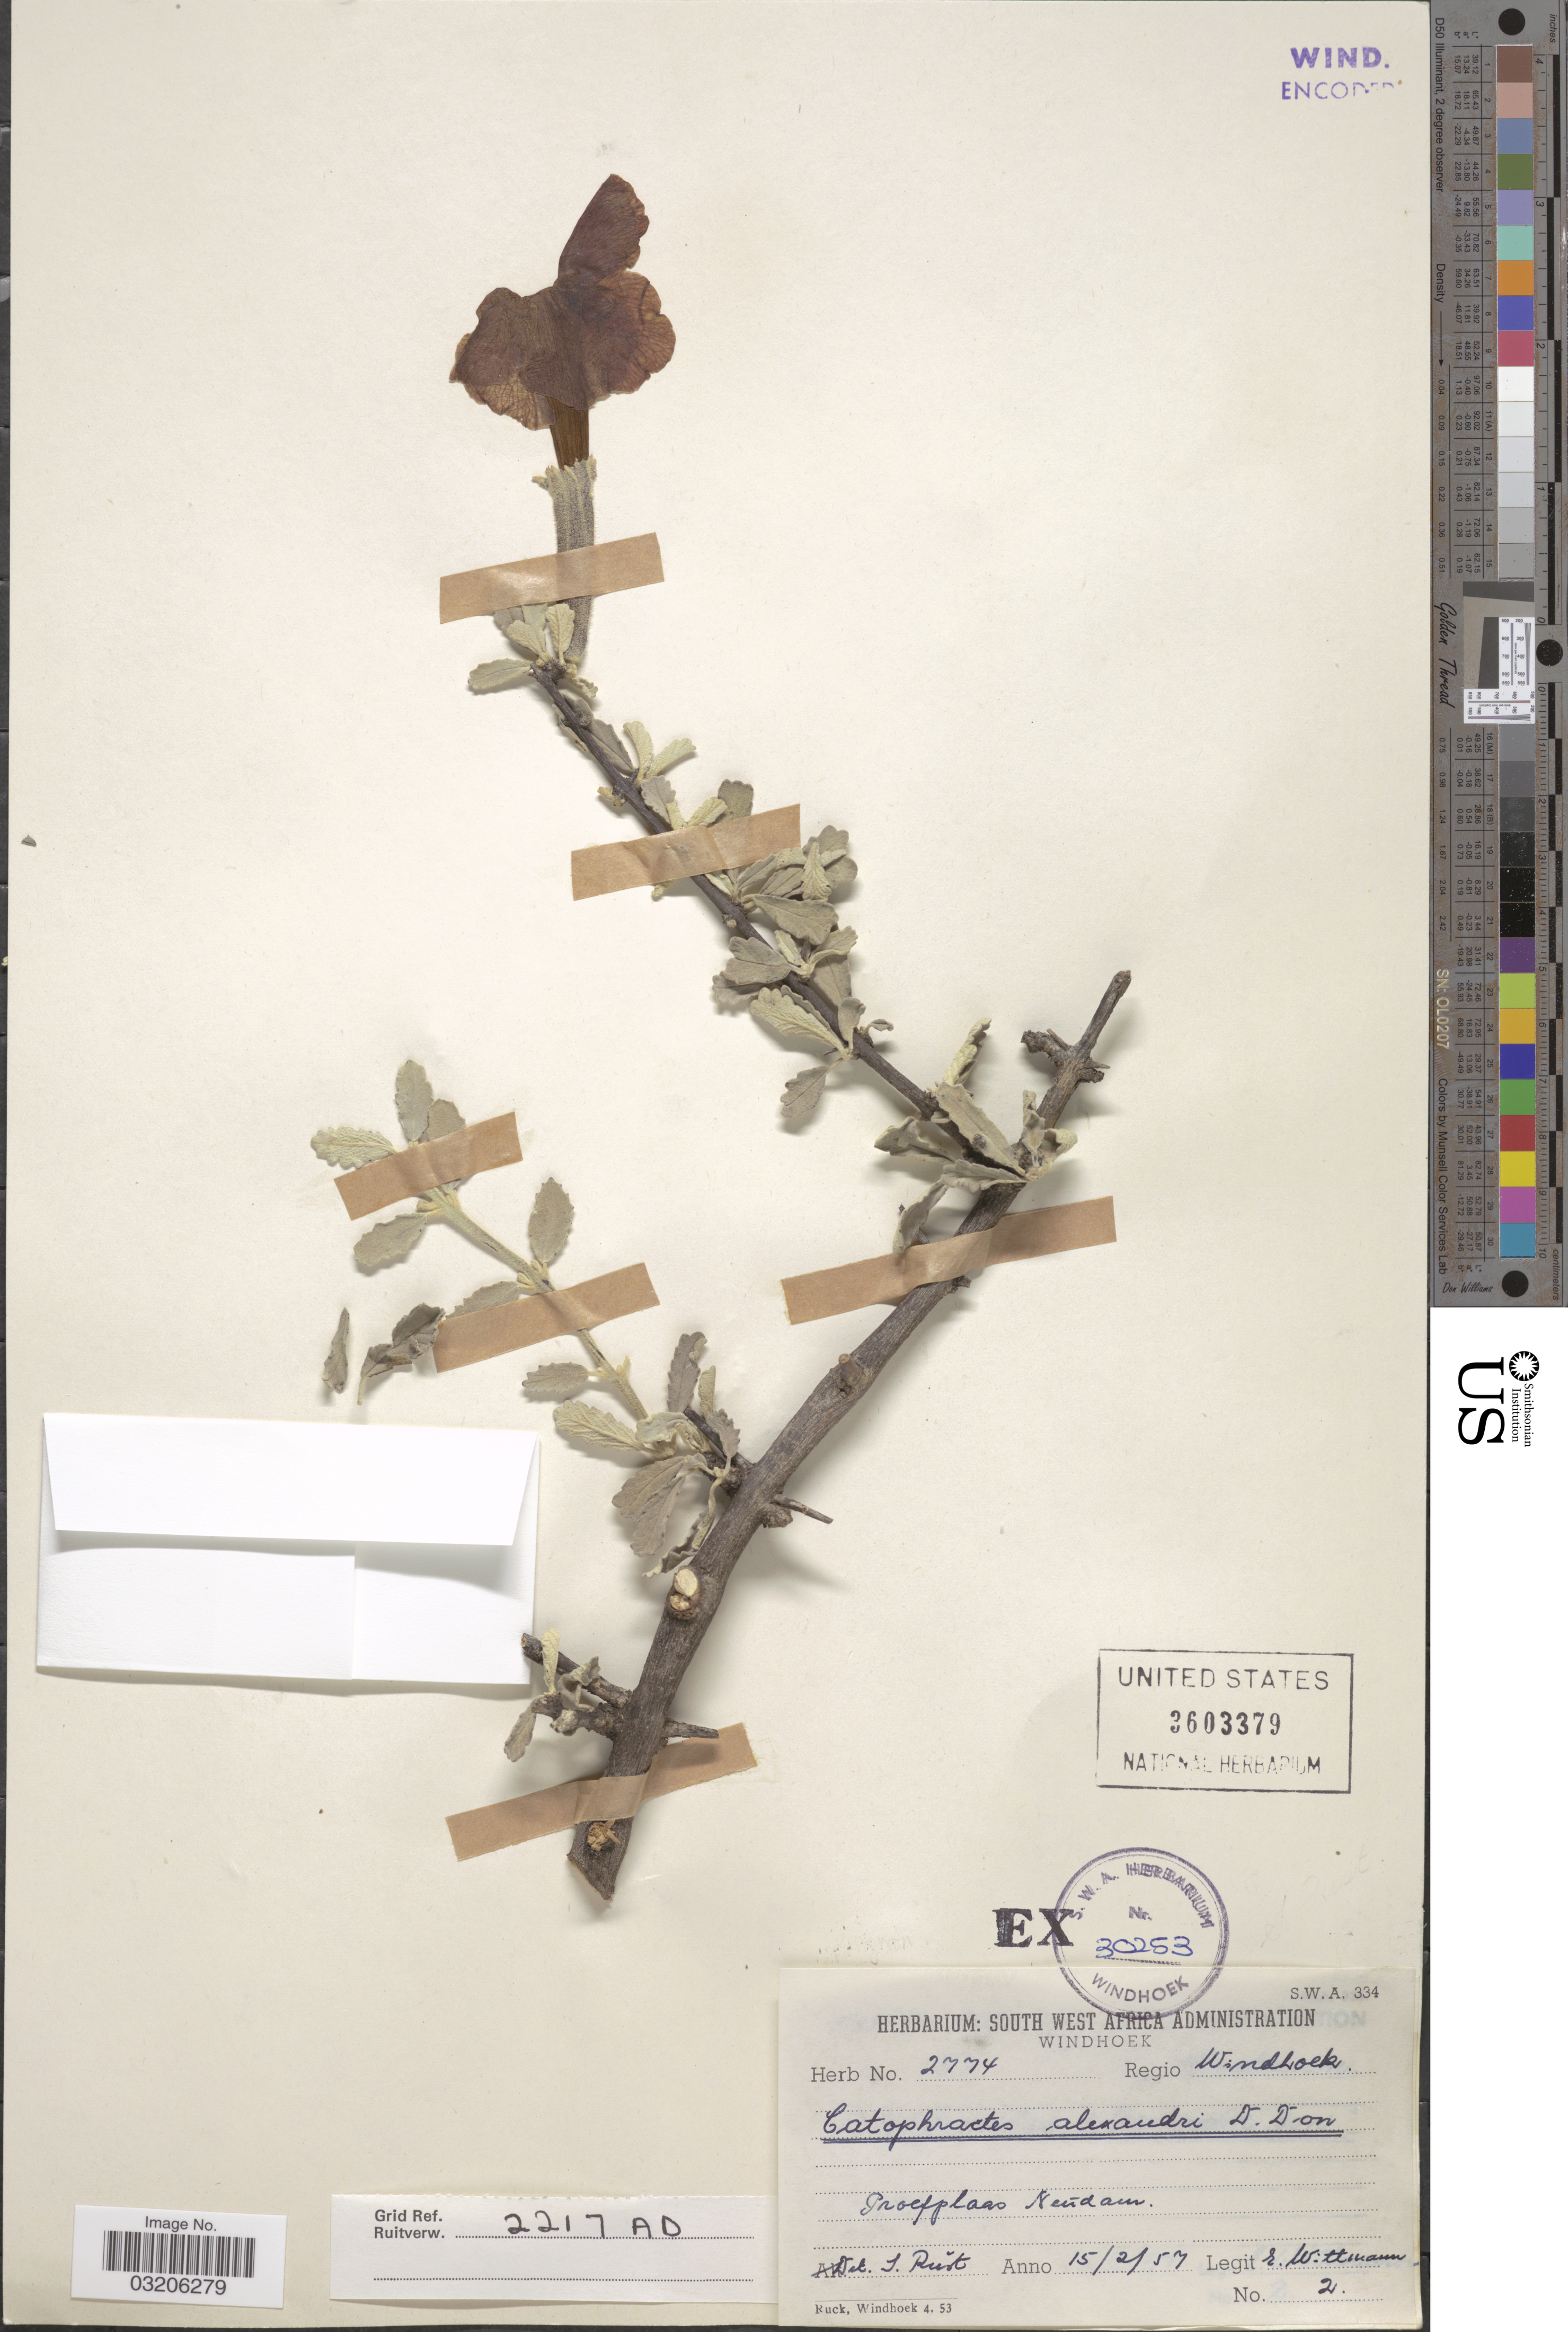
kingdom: Plantae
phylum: Tracheophyta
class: Magnoliopsida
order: Lamiales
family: Bignoniaceae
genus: Catophractes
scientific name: Catophractes alexandri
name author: D. Don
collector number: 2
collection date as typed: Transcribed d/m/y: 15/2/57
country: Namibia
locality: Regio Windhoek. Proefplaas Neudam.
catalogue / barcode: US 3603379